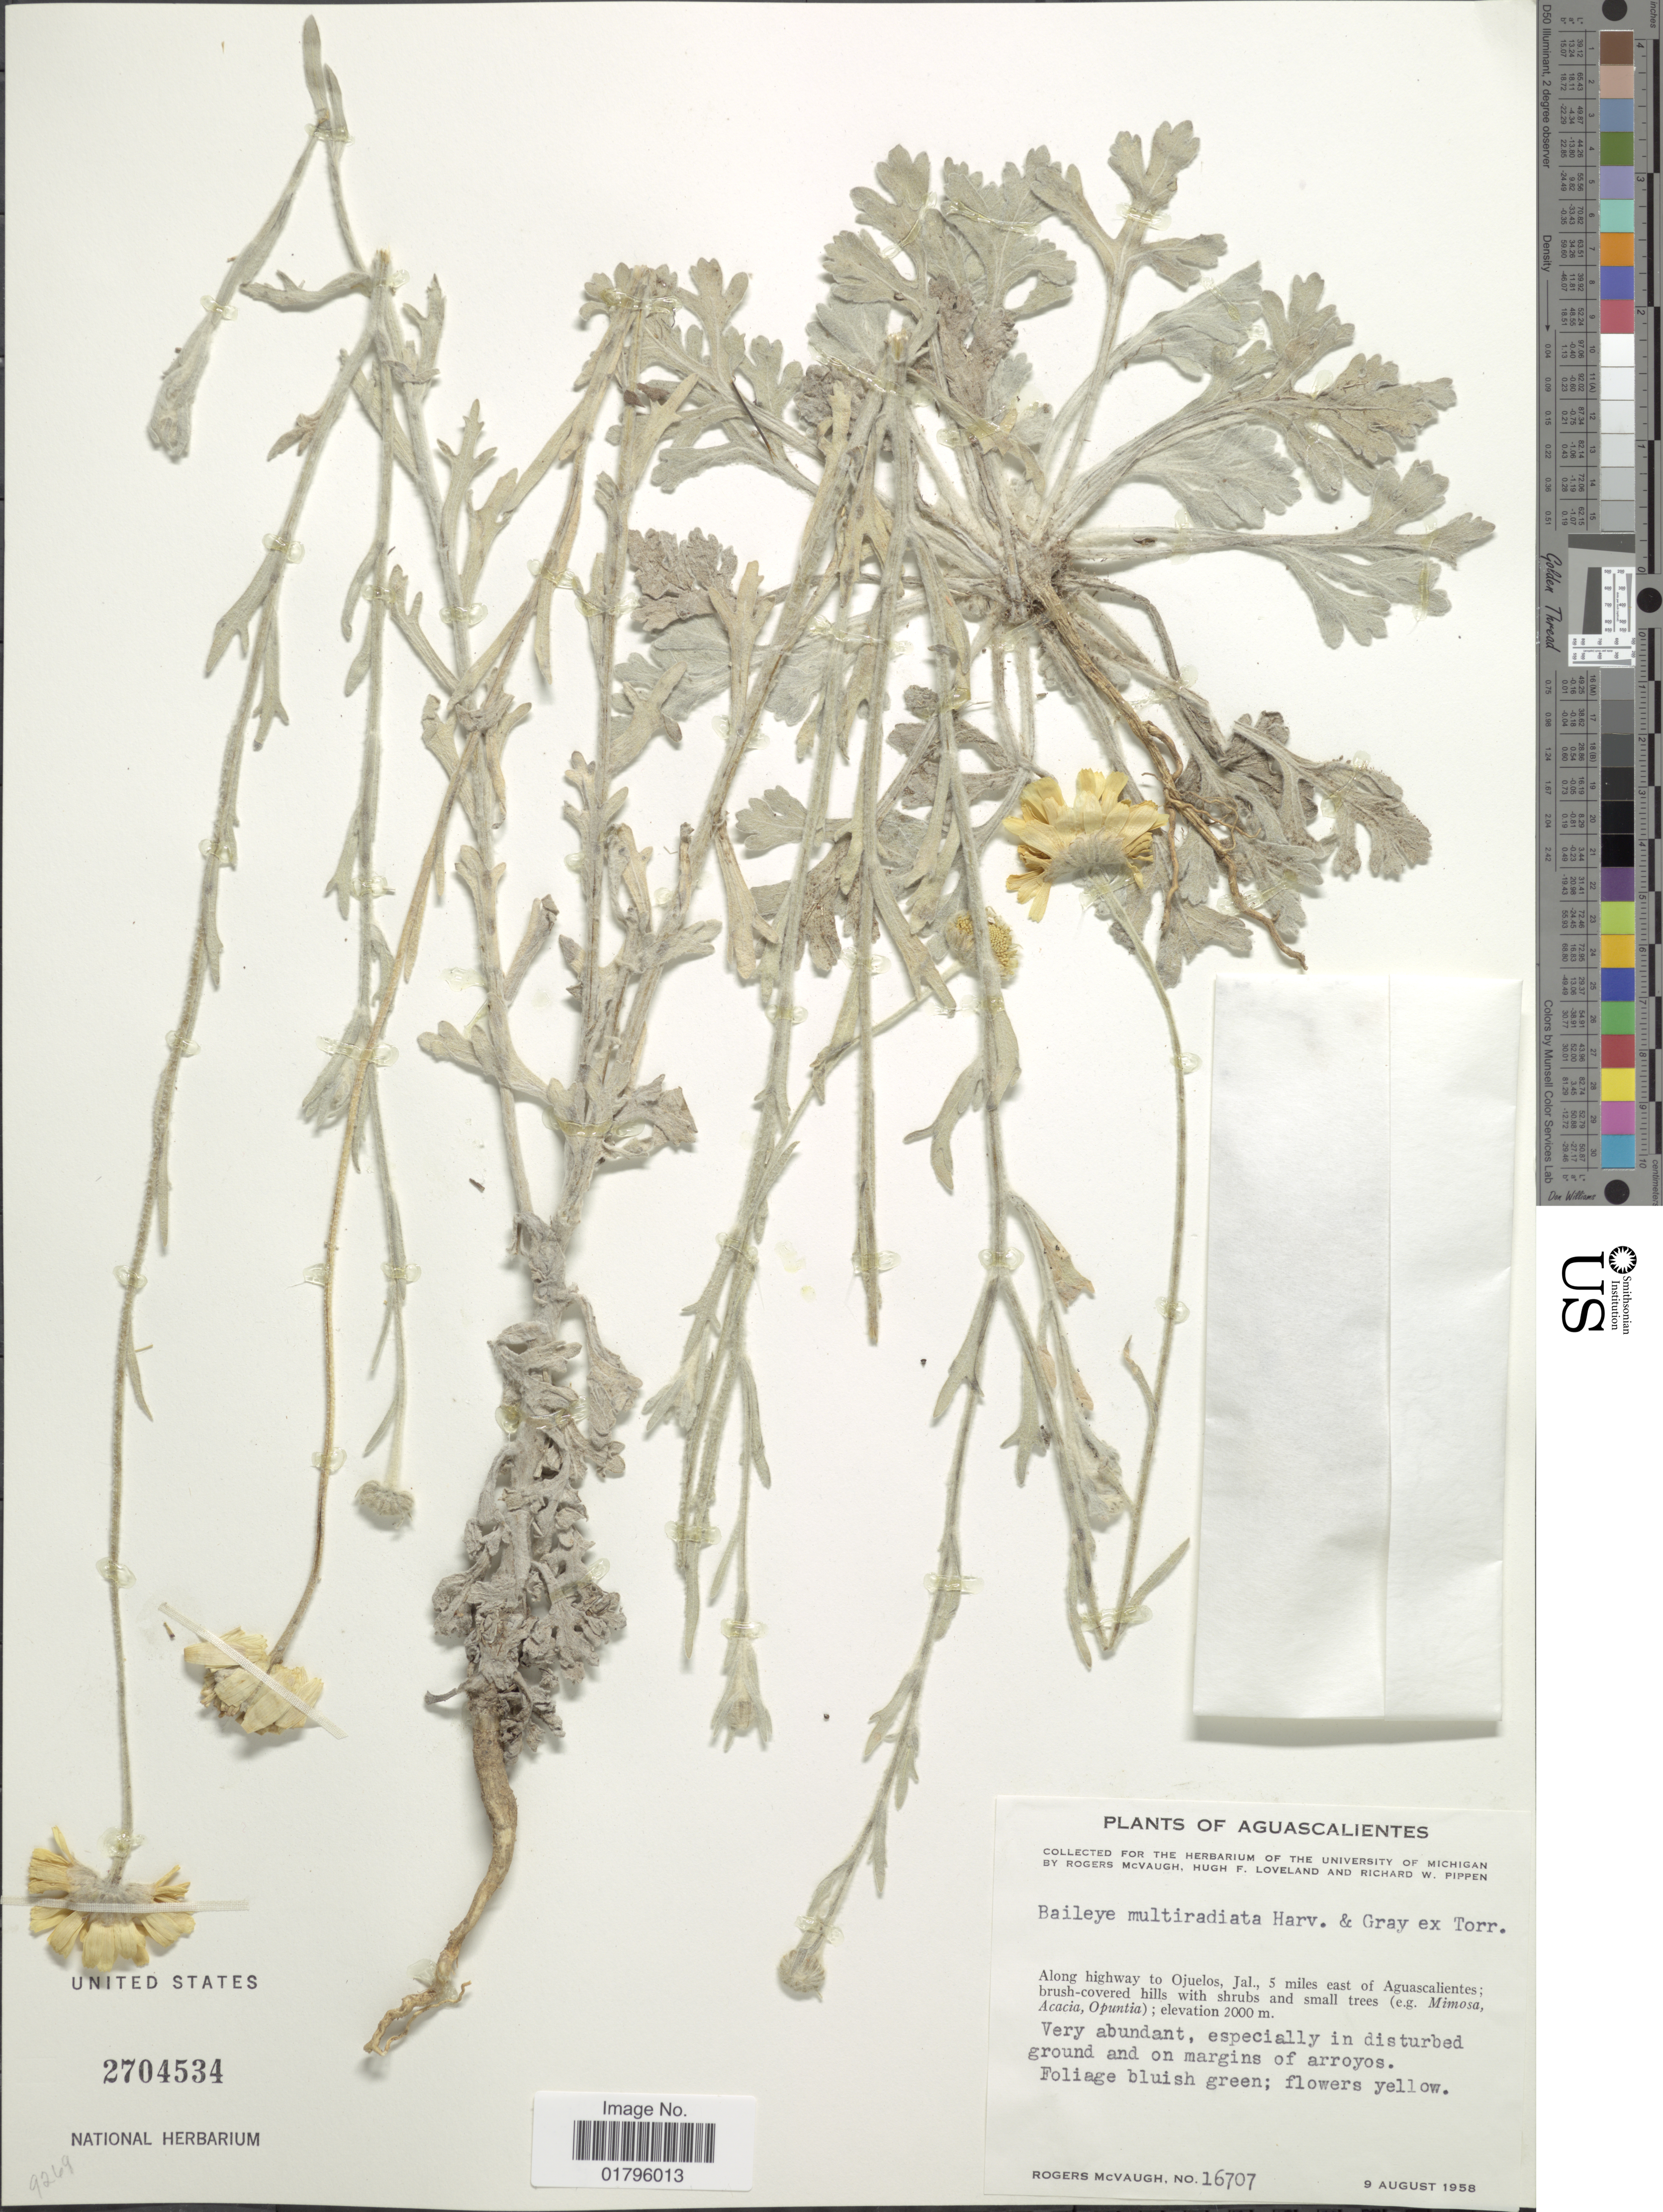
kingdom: Plantae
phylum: Tracheophyta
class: Magnoliopsida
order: Asterales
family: Asteraceae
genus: Baileya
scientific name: Baileya multiradiata var. thurberi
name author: (Rydb.) Kittell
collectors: R. McVaugh, H. Loveland & R. W. Pippen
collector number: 16707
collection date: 1958-08-09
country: Mexico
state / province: Aguascalientes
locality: Along highway to Ojuelos, Jal., 5 miles east of Aguascalientes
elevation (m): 2000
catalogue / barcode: US 2704534